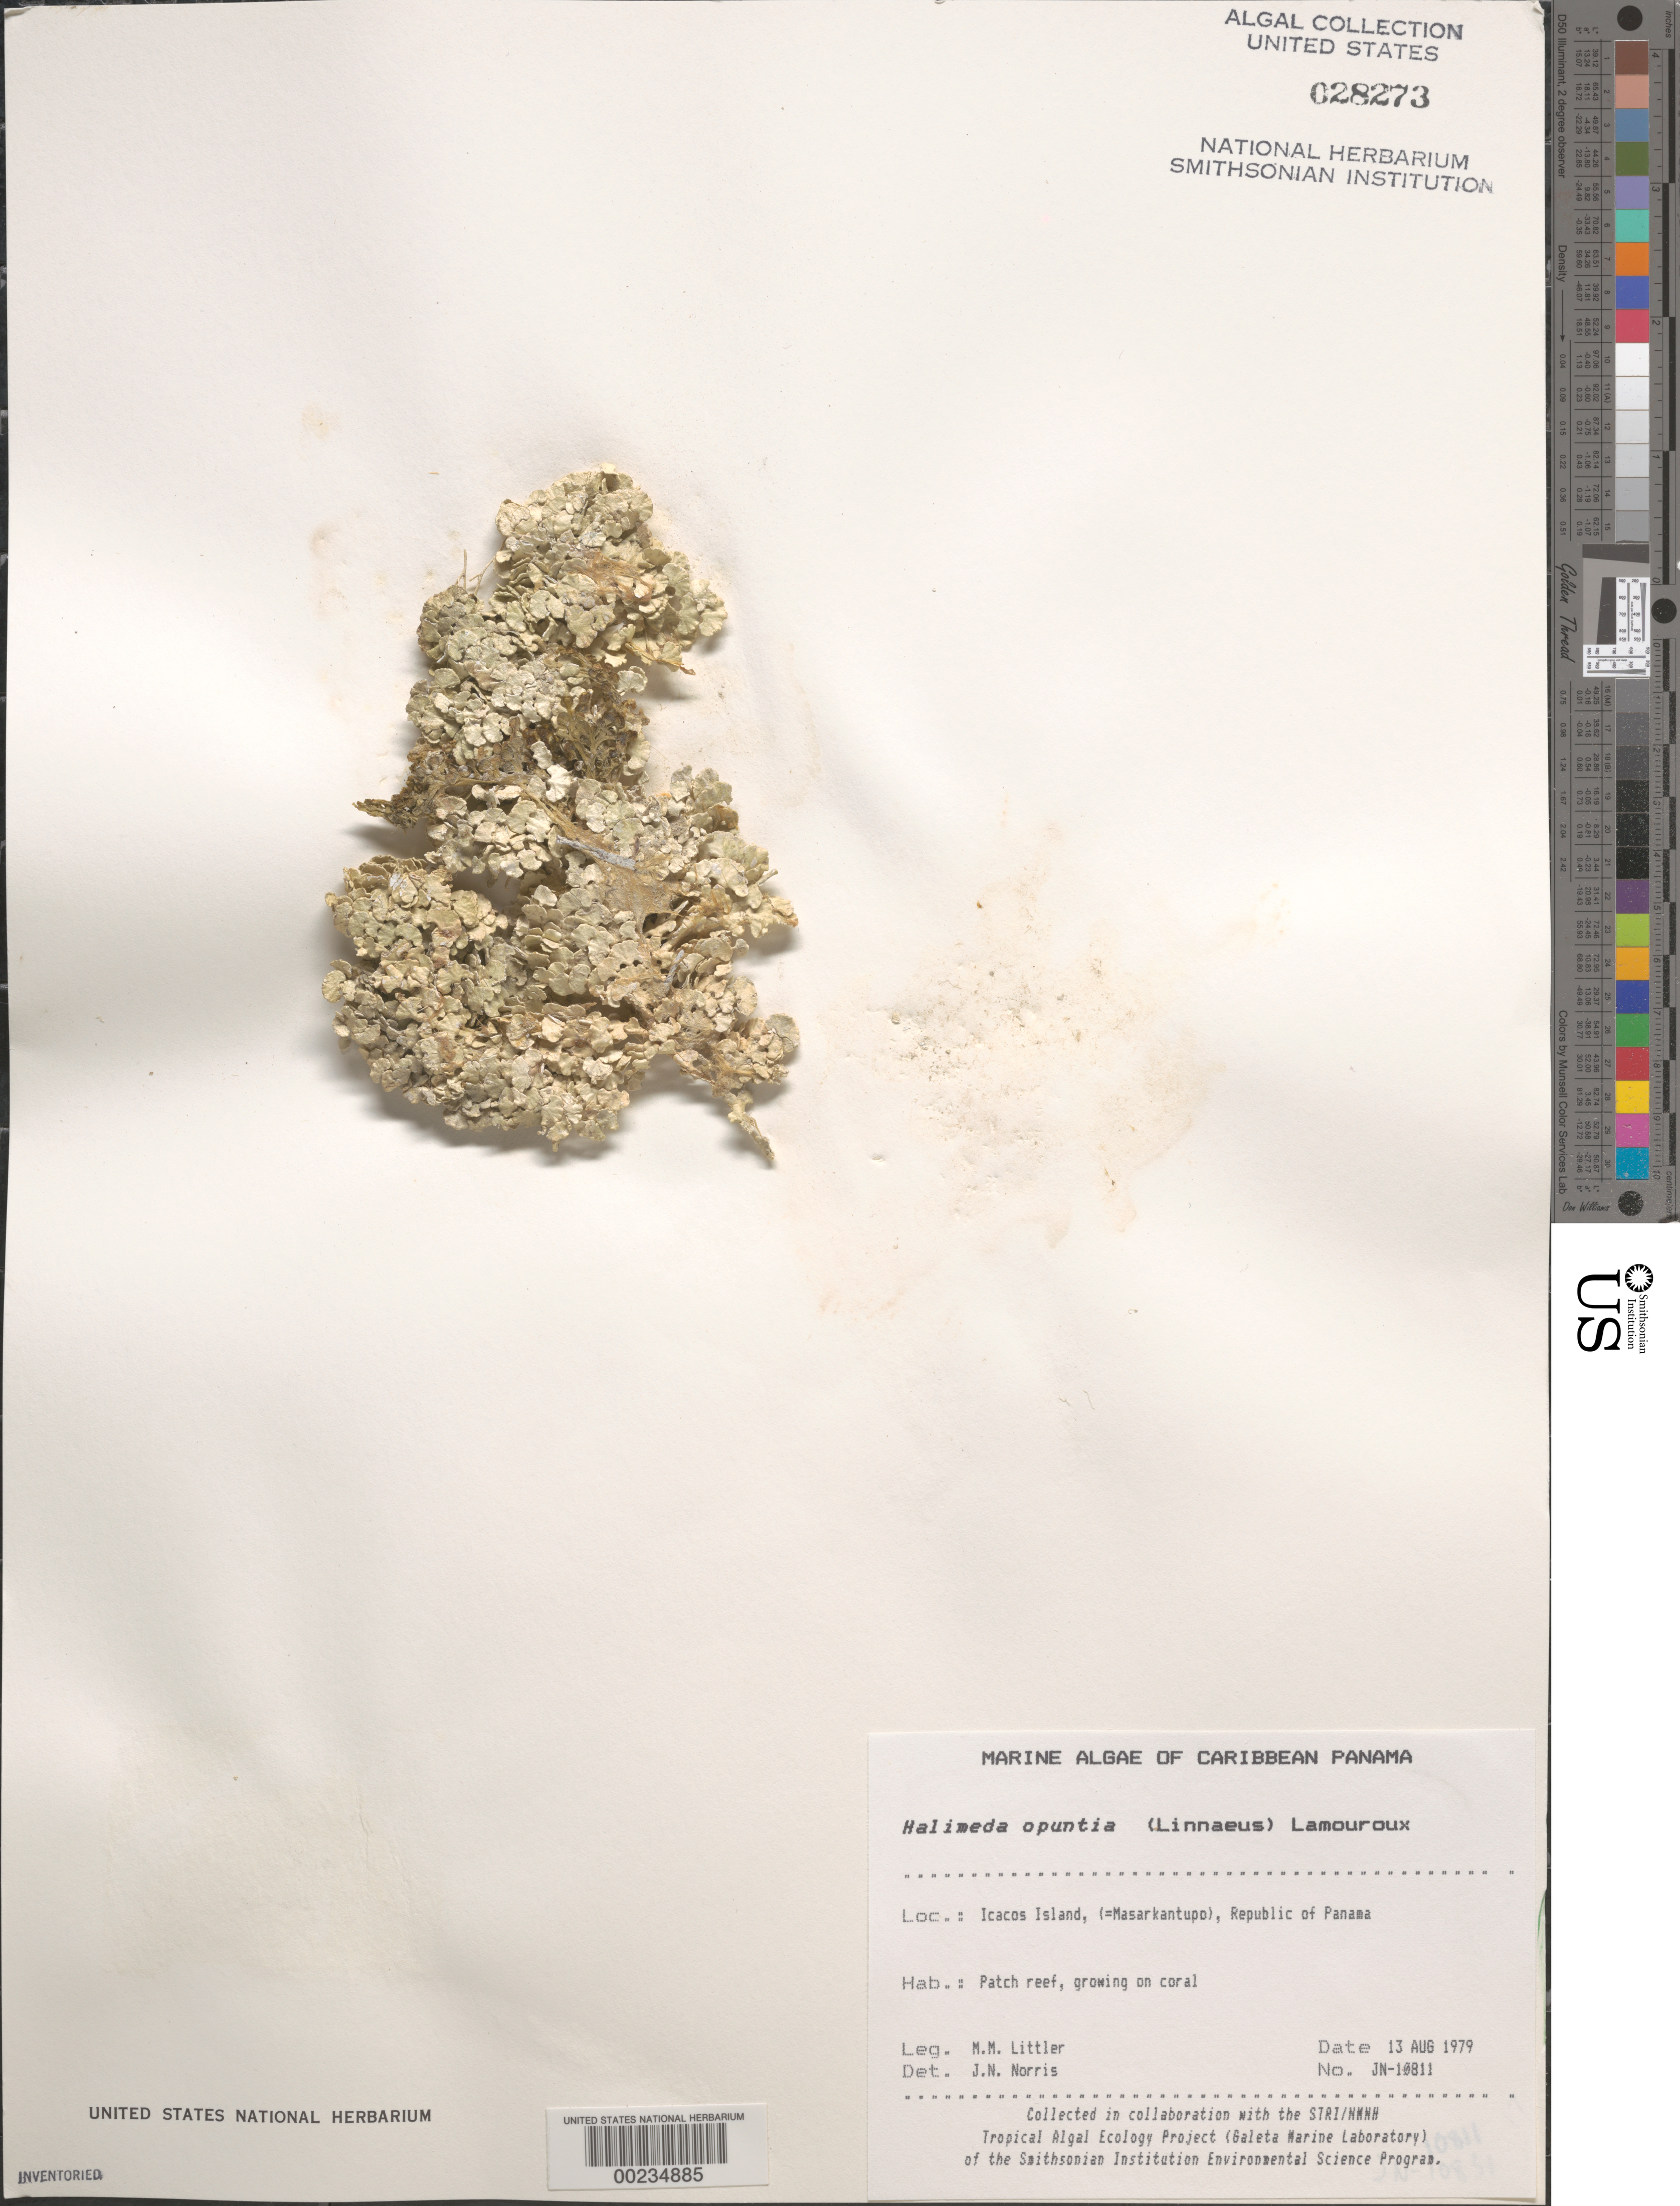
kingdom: Plantae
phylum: Chlorophyta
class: Ulvophyceae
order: Bryopsidales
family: Halimedaceae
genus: Halimeda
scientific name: Halimeda opuntia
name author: (L.) J.V.Lamouroux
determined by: Norris, James N.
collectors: M. M. Littler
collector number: JN-10811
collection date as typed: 13 Aug 1979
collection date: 1979-08-13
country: Panama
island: Icacos Cay (Masarkantupo)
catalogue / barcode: US 28273